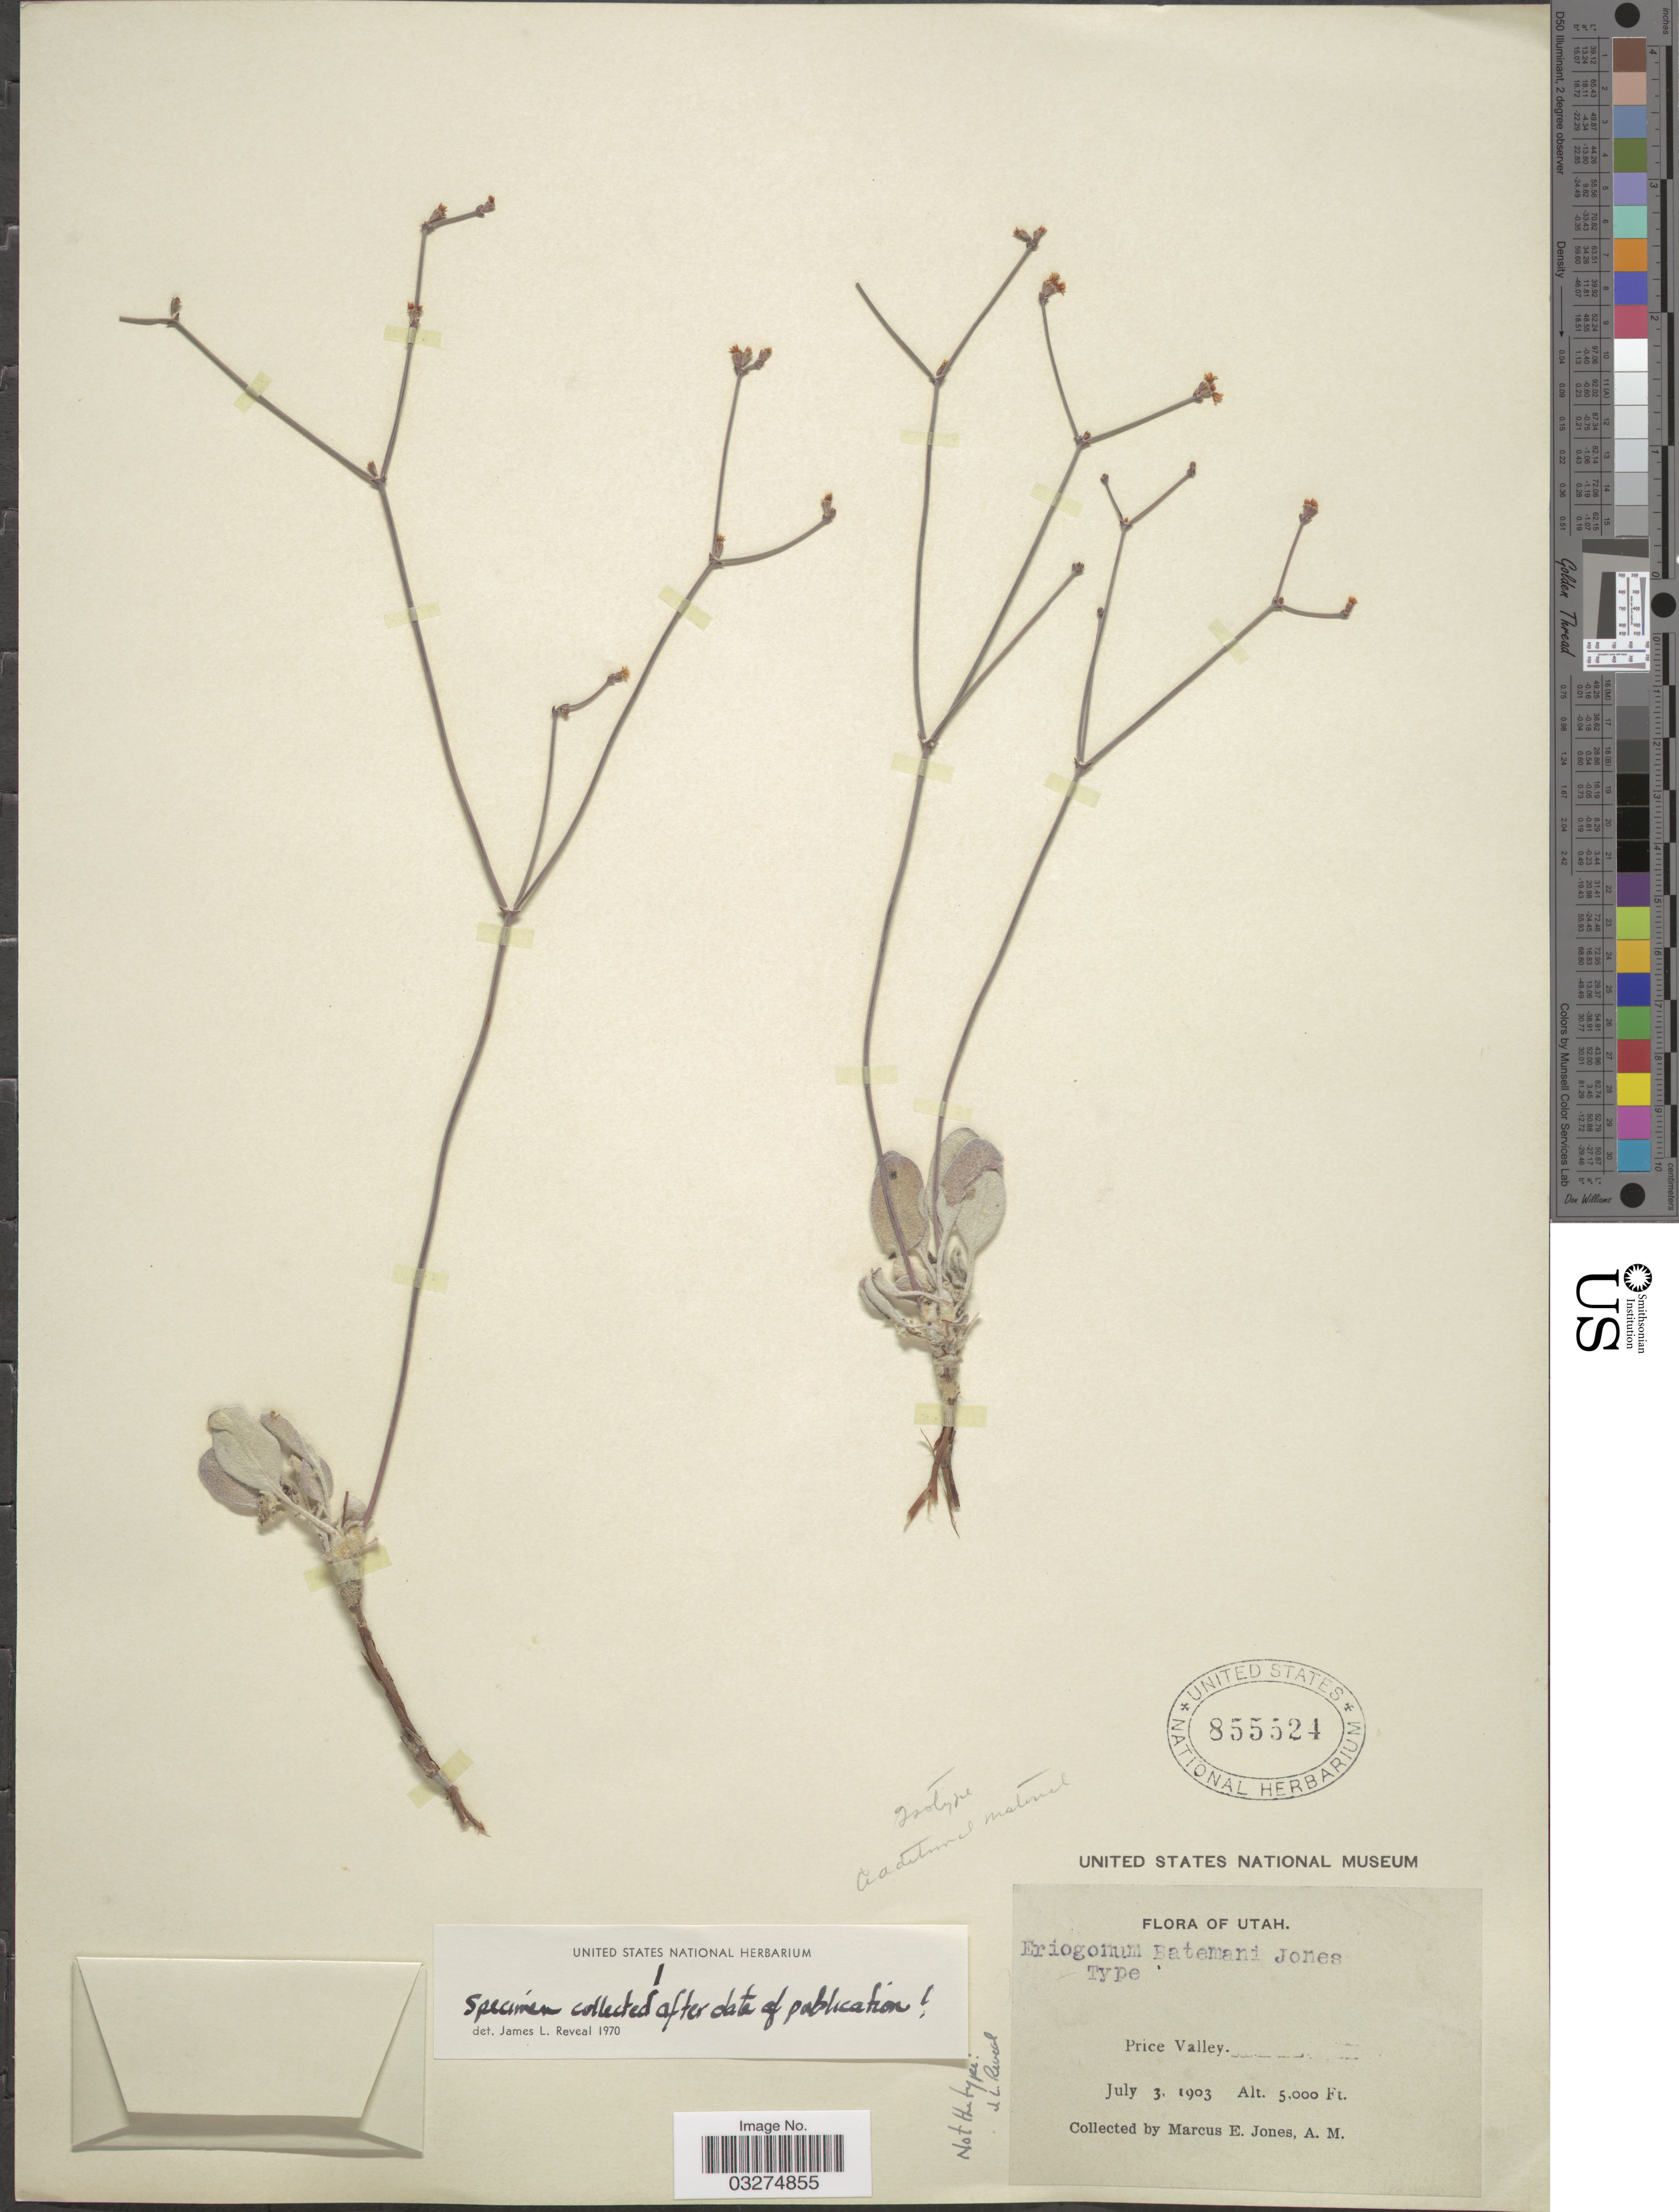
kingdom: Plantae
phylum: Tracheophyta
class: Magnoliopsida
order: Caryophyllales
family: Polygonaceae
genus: Eriogonum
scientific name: Eriogonum batemani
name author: M.E. Jones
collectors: M. E. Jones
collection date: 1903-07-03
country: United States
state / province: Utah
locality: Price Valley.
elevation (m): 1524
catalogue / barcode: US 855524